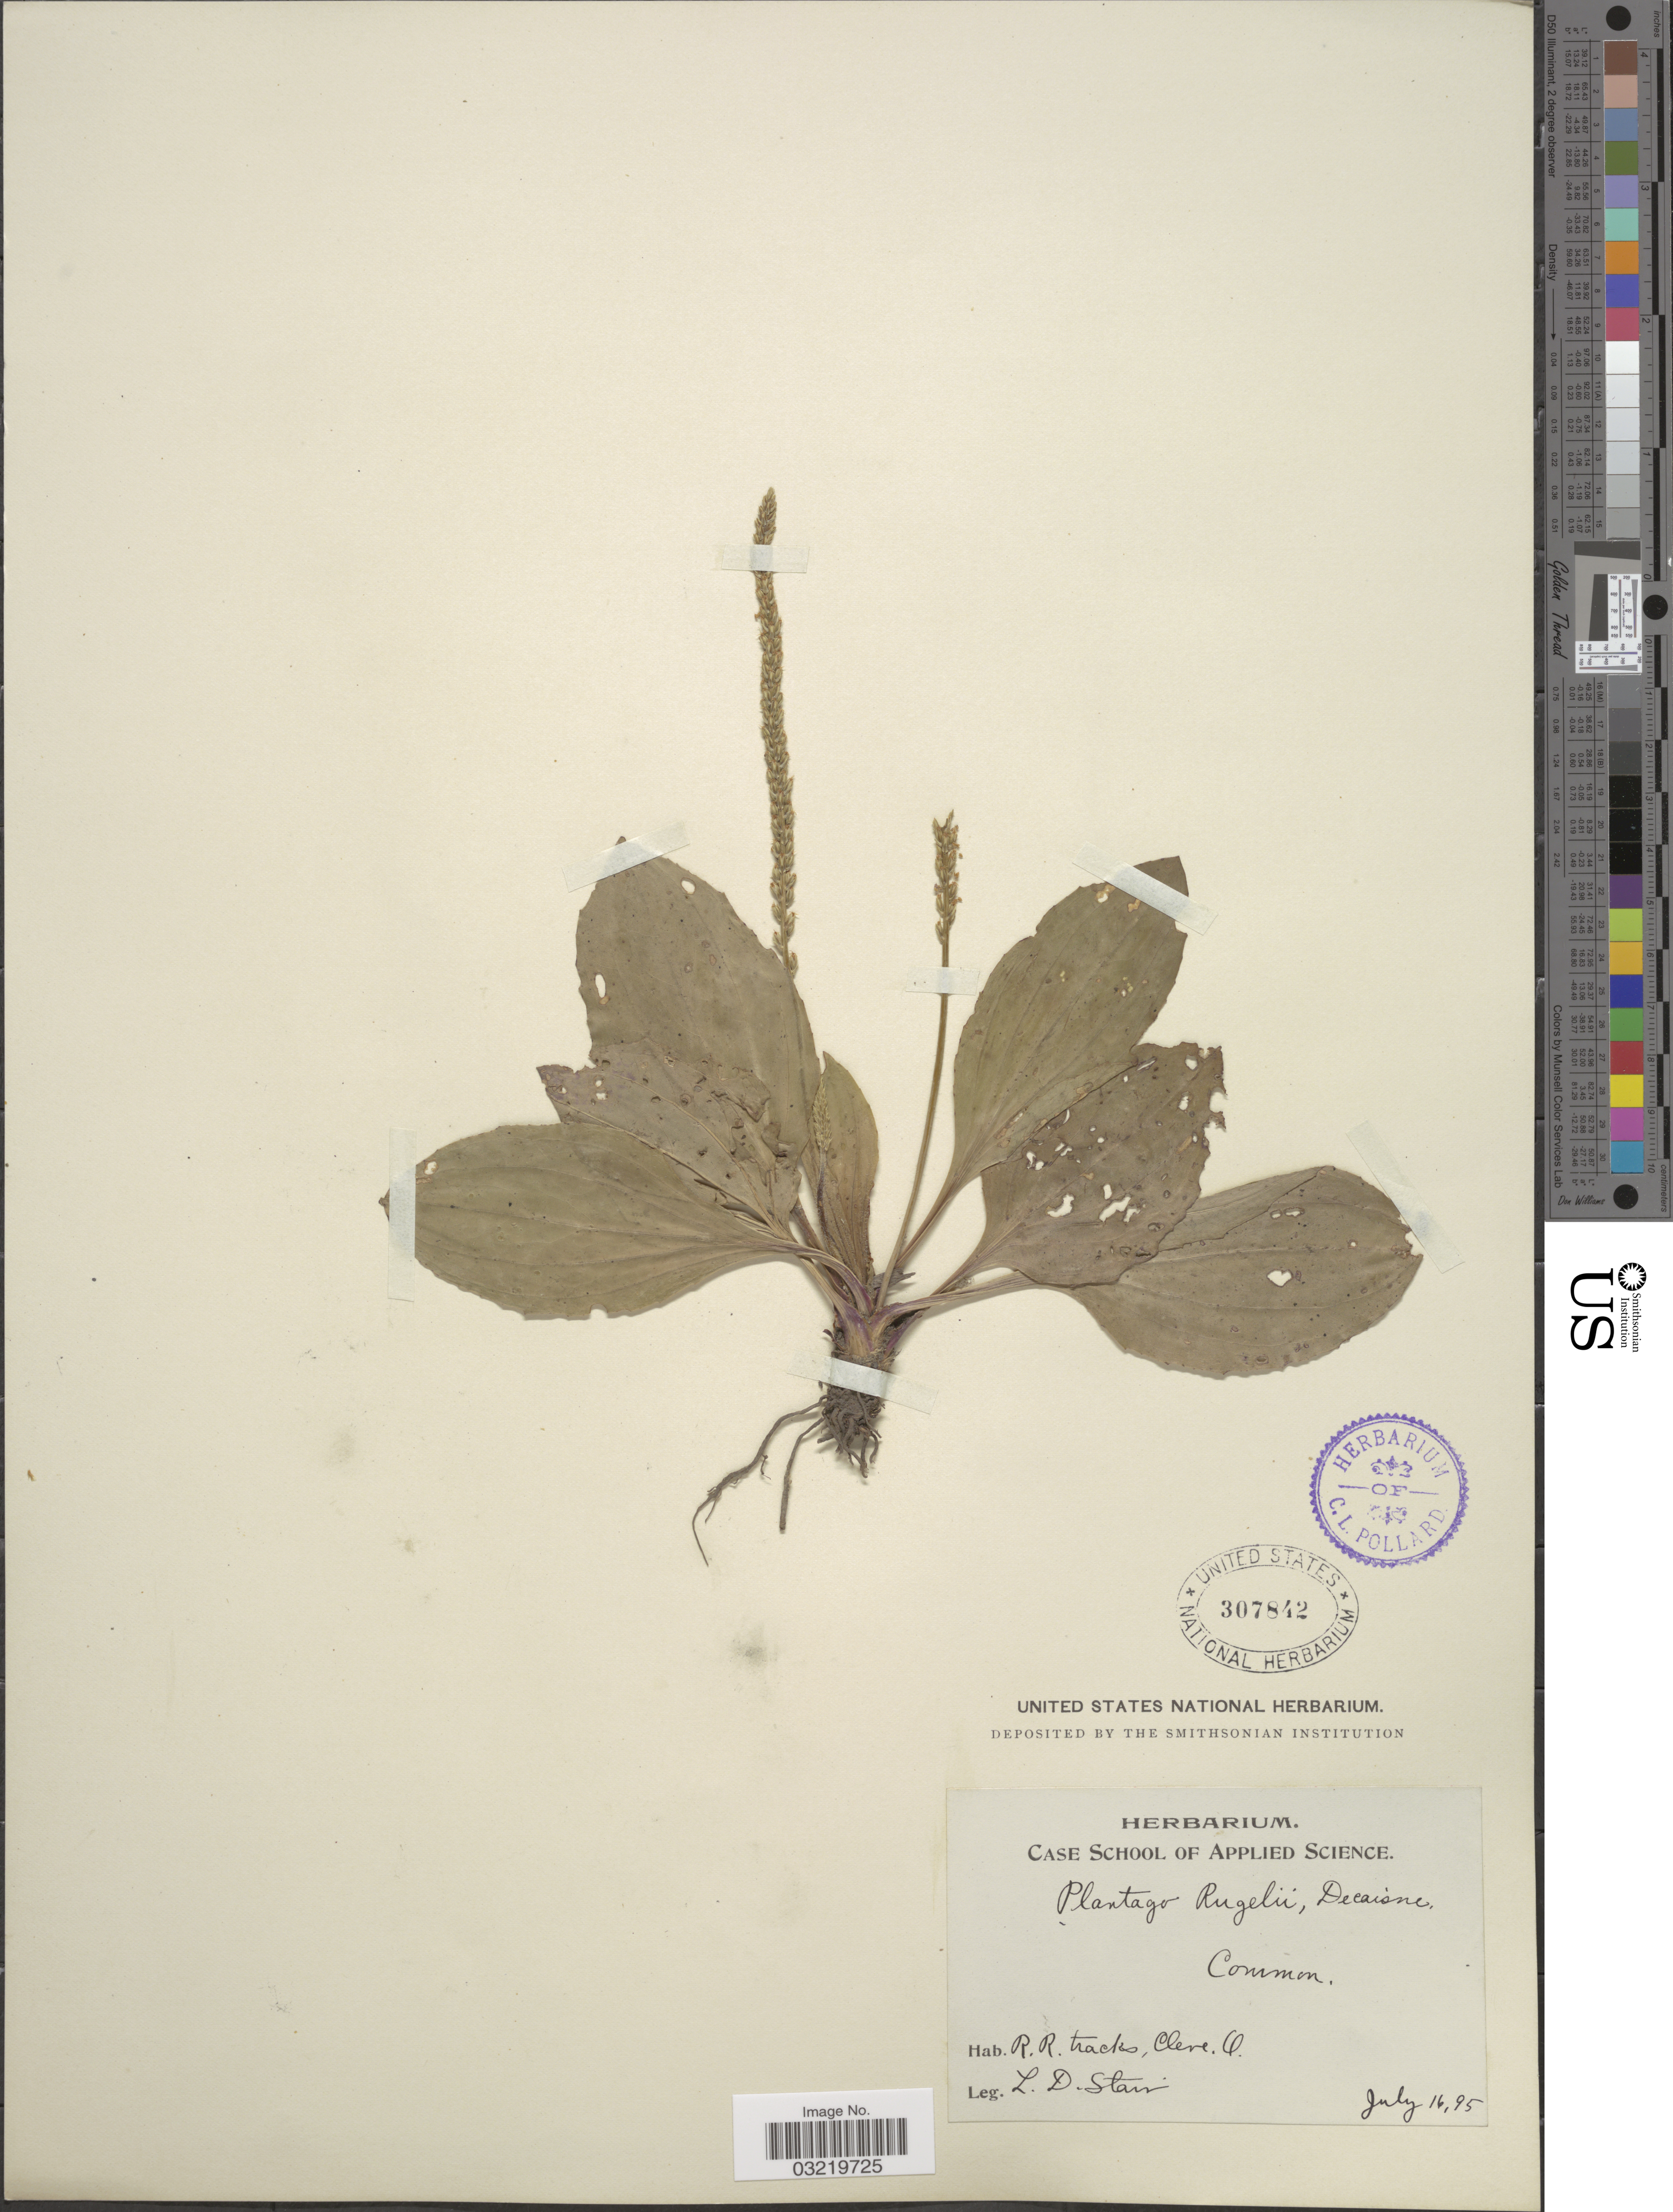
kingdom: Plantae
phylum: Tracheophyta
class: Magnoliopsida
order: Lamiales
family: Plantaginaceae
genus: Plantago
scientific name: Plantago rugelii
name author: Decne.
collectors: L. Starr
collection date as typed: Transcribed d/m/y: 16/7/95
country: United States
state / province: Ohio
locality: R.R. tracks, Cleve. O.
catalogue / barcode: US 307842